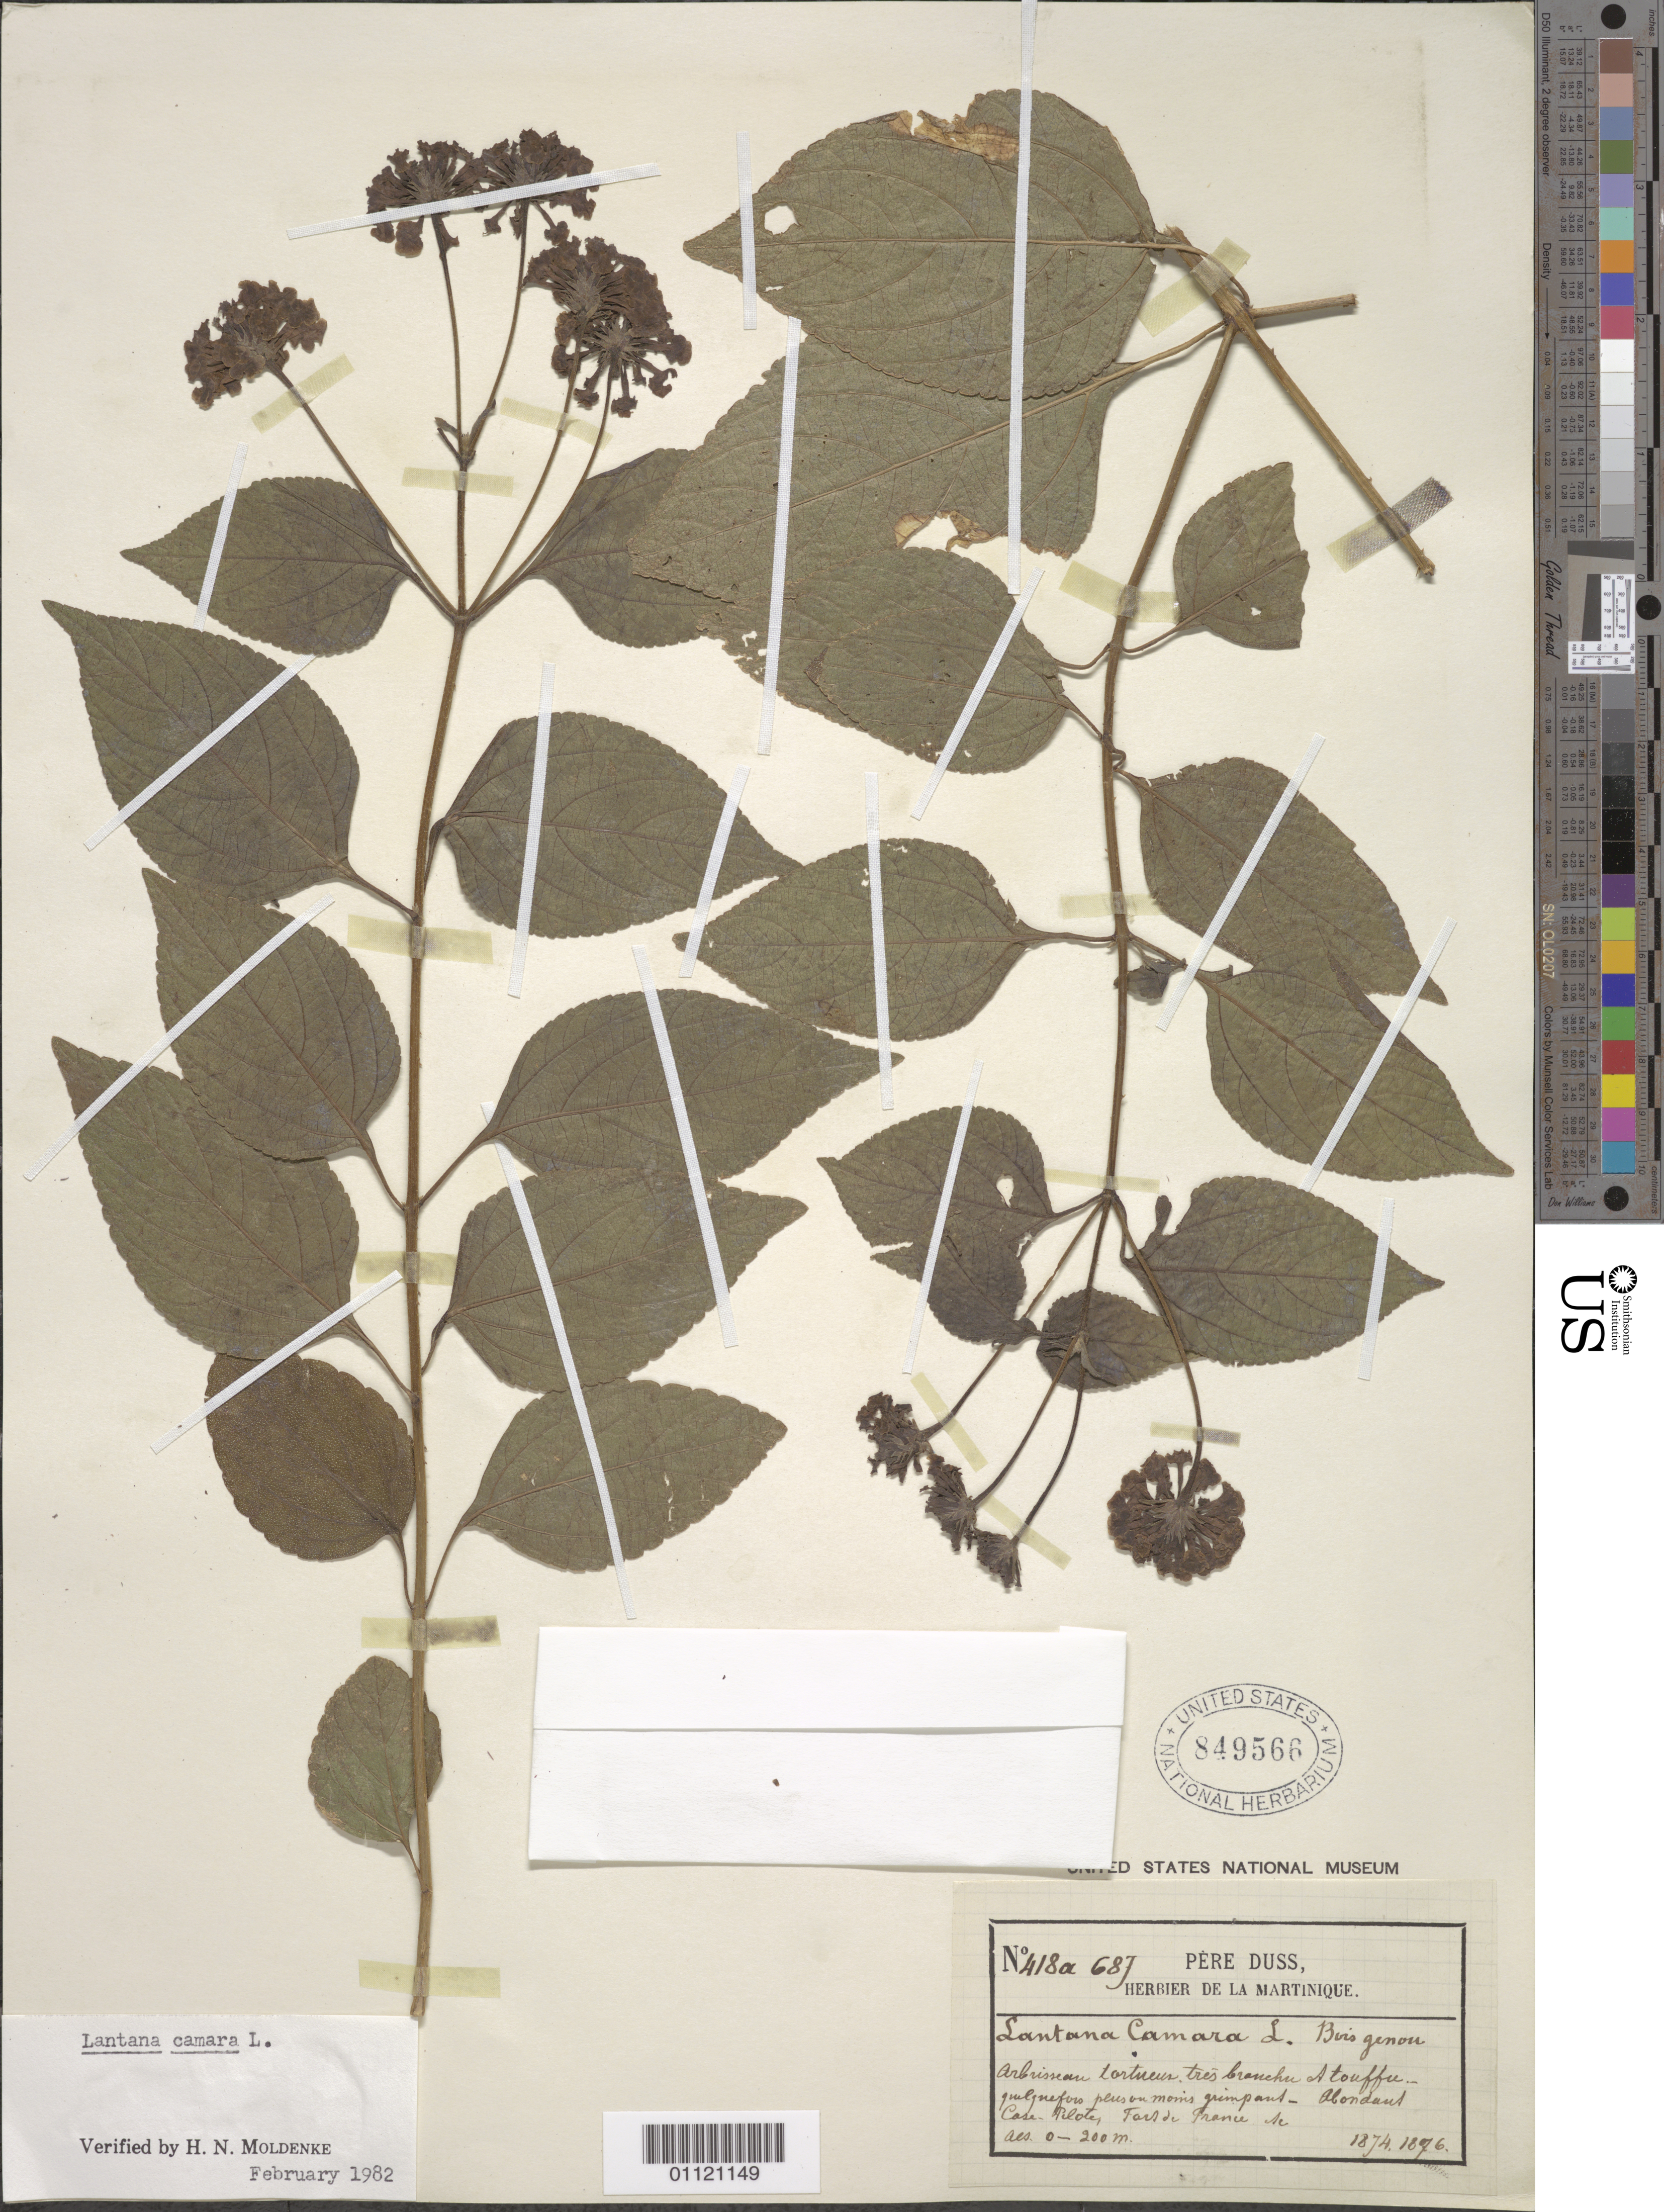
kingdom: Plantae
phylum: Tracheophyta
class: Magnoliopsida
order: Lamiales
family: Verbenaceae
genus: Lantana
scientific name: Lantana camara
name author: L.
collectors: Herbier de la Martinique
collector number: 418a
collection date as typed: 01 Jan 1874 to 31 Dec 1876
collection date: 1874-01-01/1876-12-31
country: Martinique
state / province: Saint-Pierre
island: Martinique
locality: Case-Pilote, Fort de France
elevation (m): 0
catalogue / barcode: US 849566